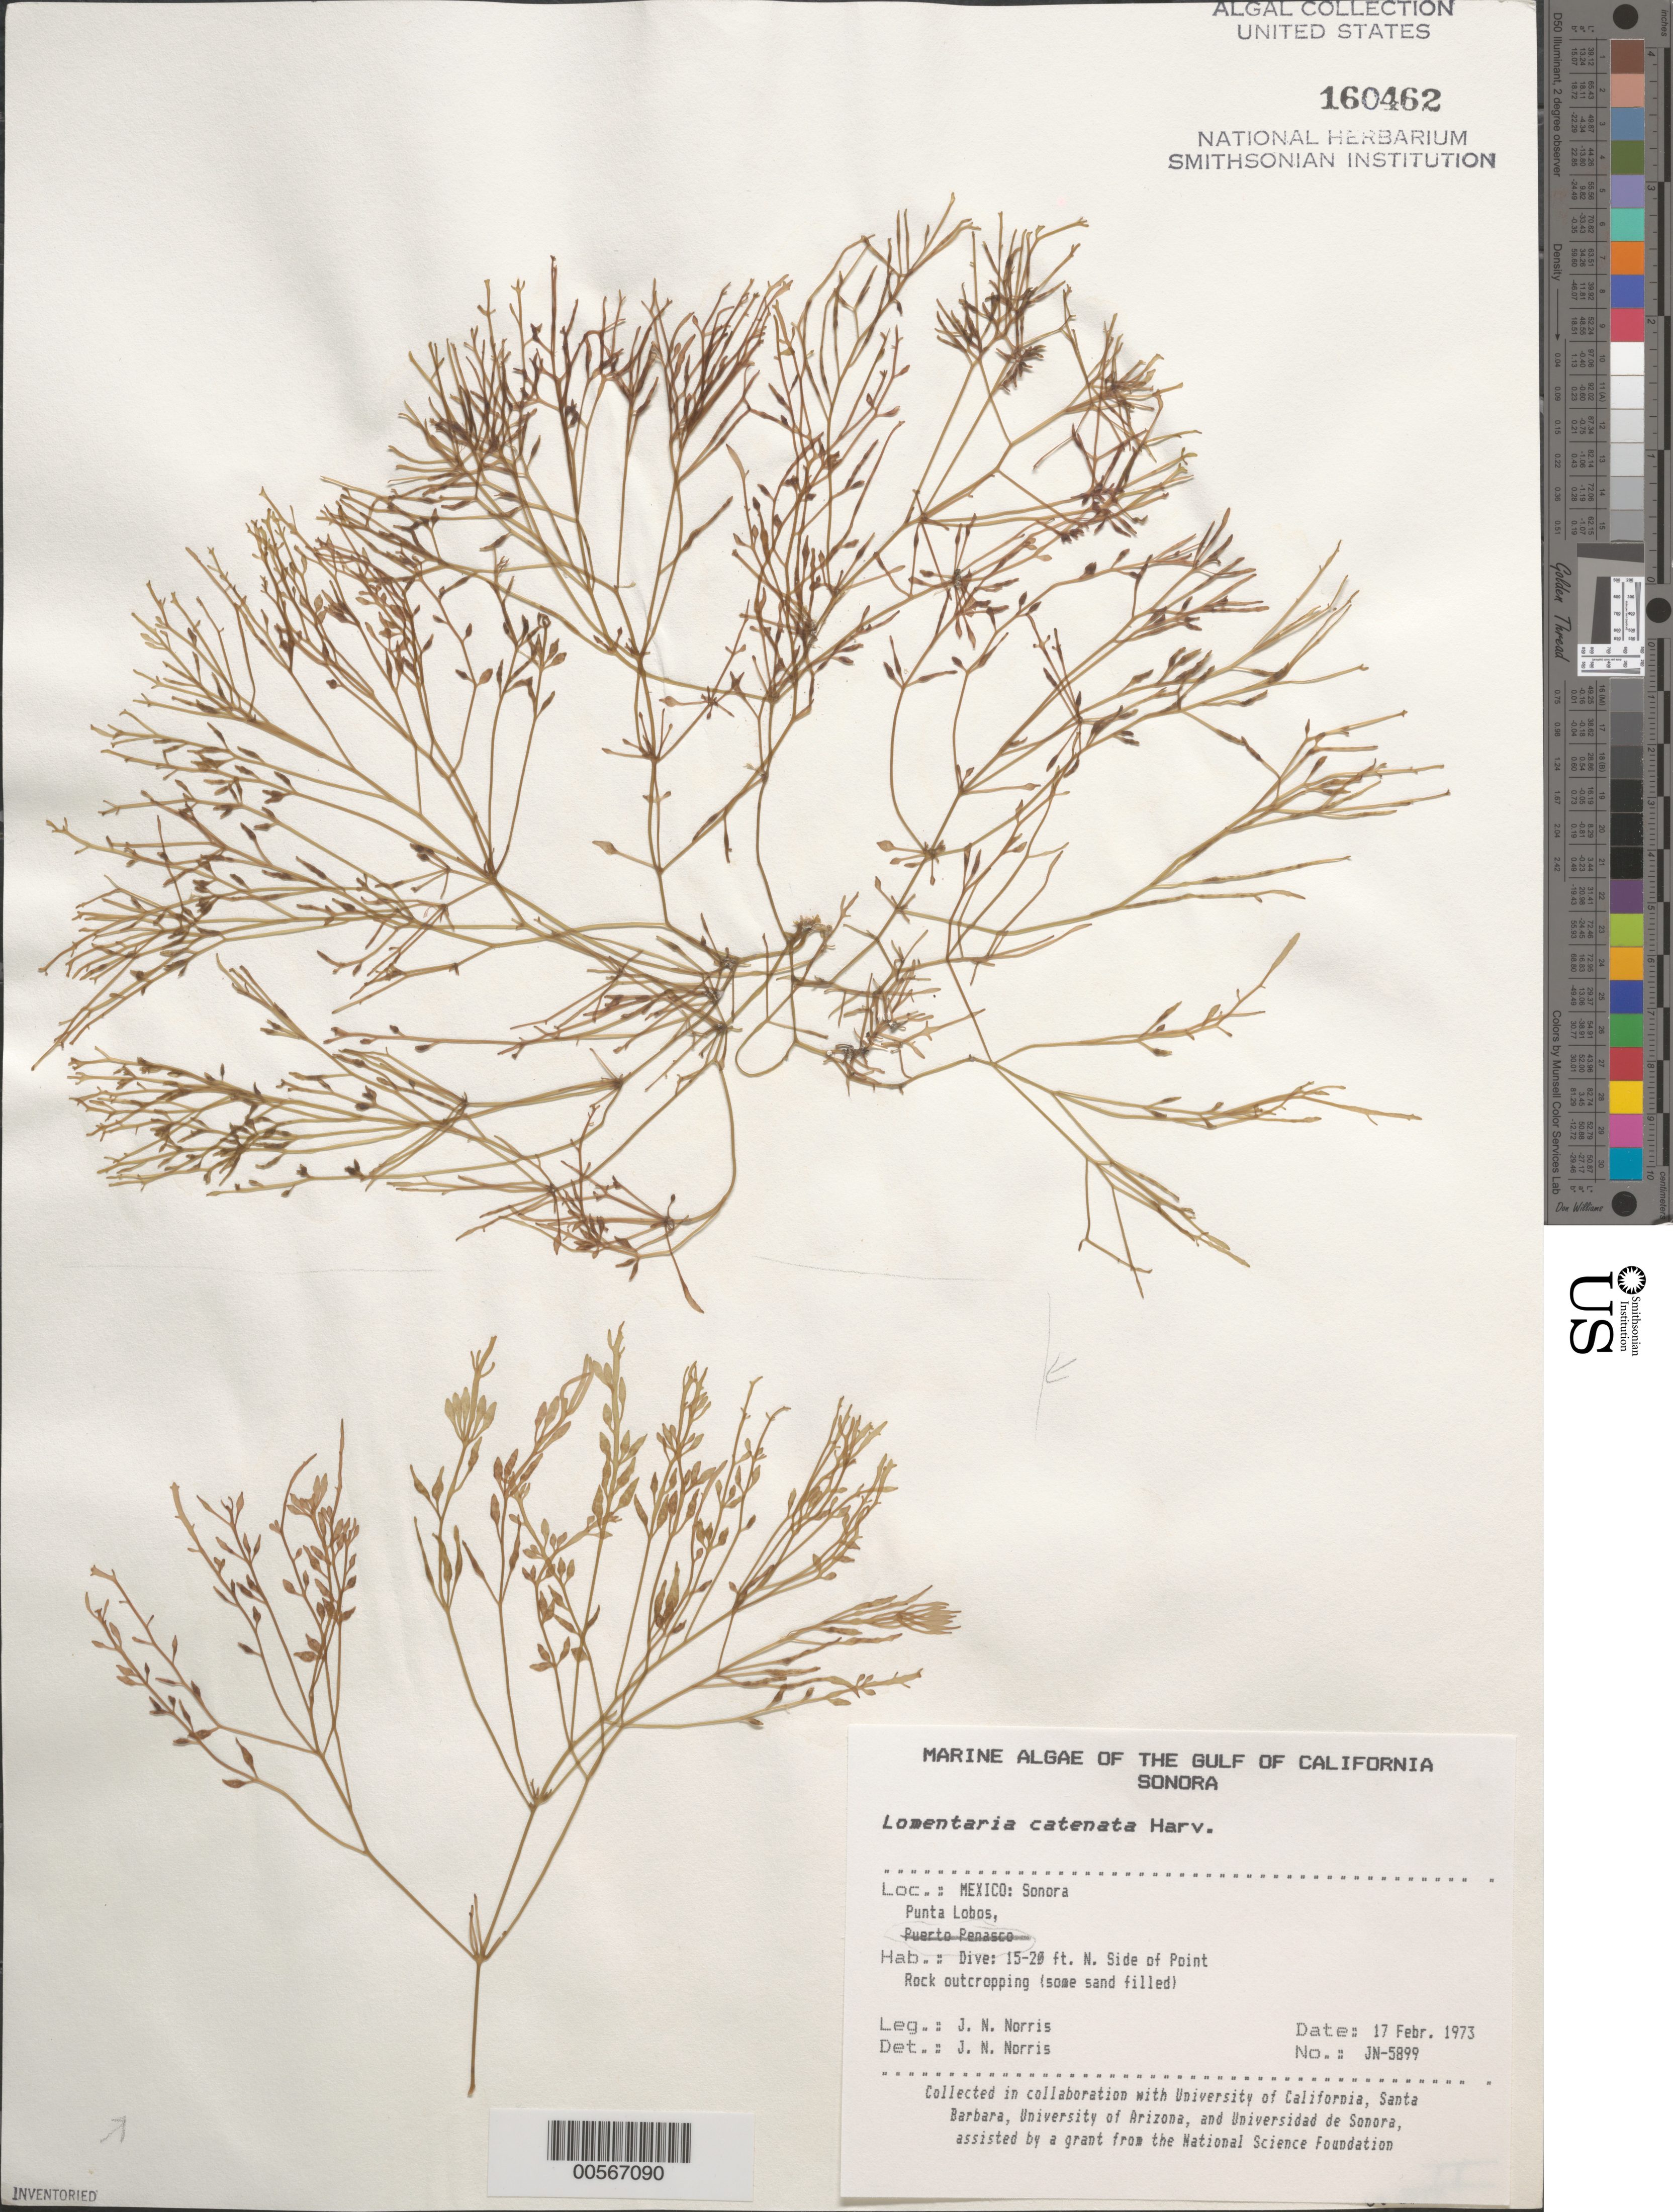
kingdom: Plantae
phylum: Rhodophyta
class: Florideophyceae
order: Rhodymeniales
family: Lomentariaceae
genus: Fushitsunagia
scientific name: Fushitsunagia catenata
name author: (Harv.) Filloramo & G.W. Saunders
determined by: Algae name updating Project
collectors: J. N. Norris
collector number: JN-5899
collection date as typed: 17 Feb 1973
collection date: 1973-02-17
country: Mexico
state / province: Sonora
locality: Punta Lobos, Puerto Penasco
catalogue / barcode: US 160462